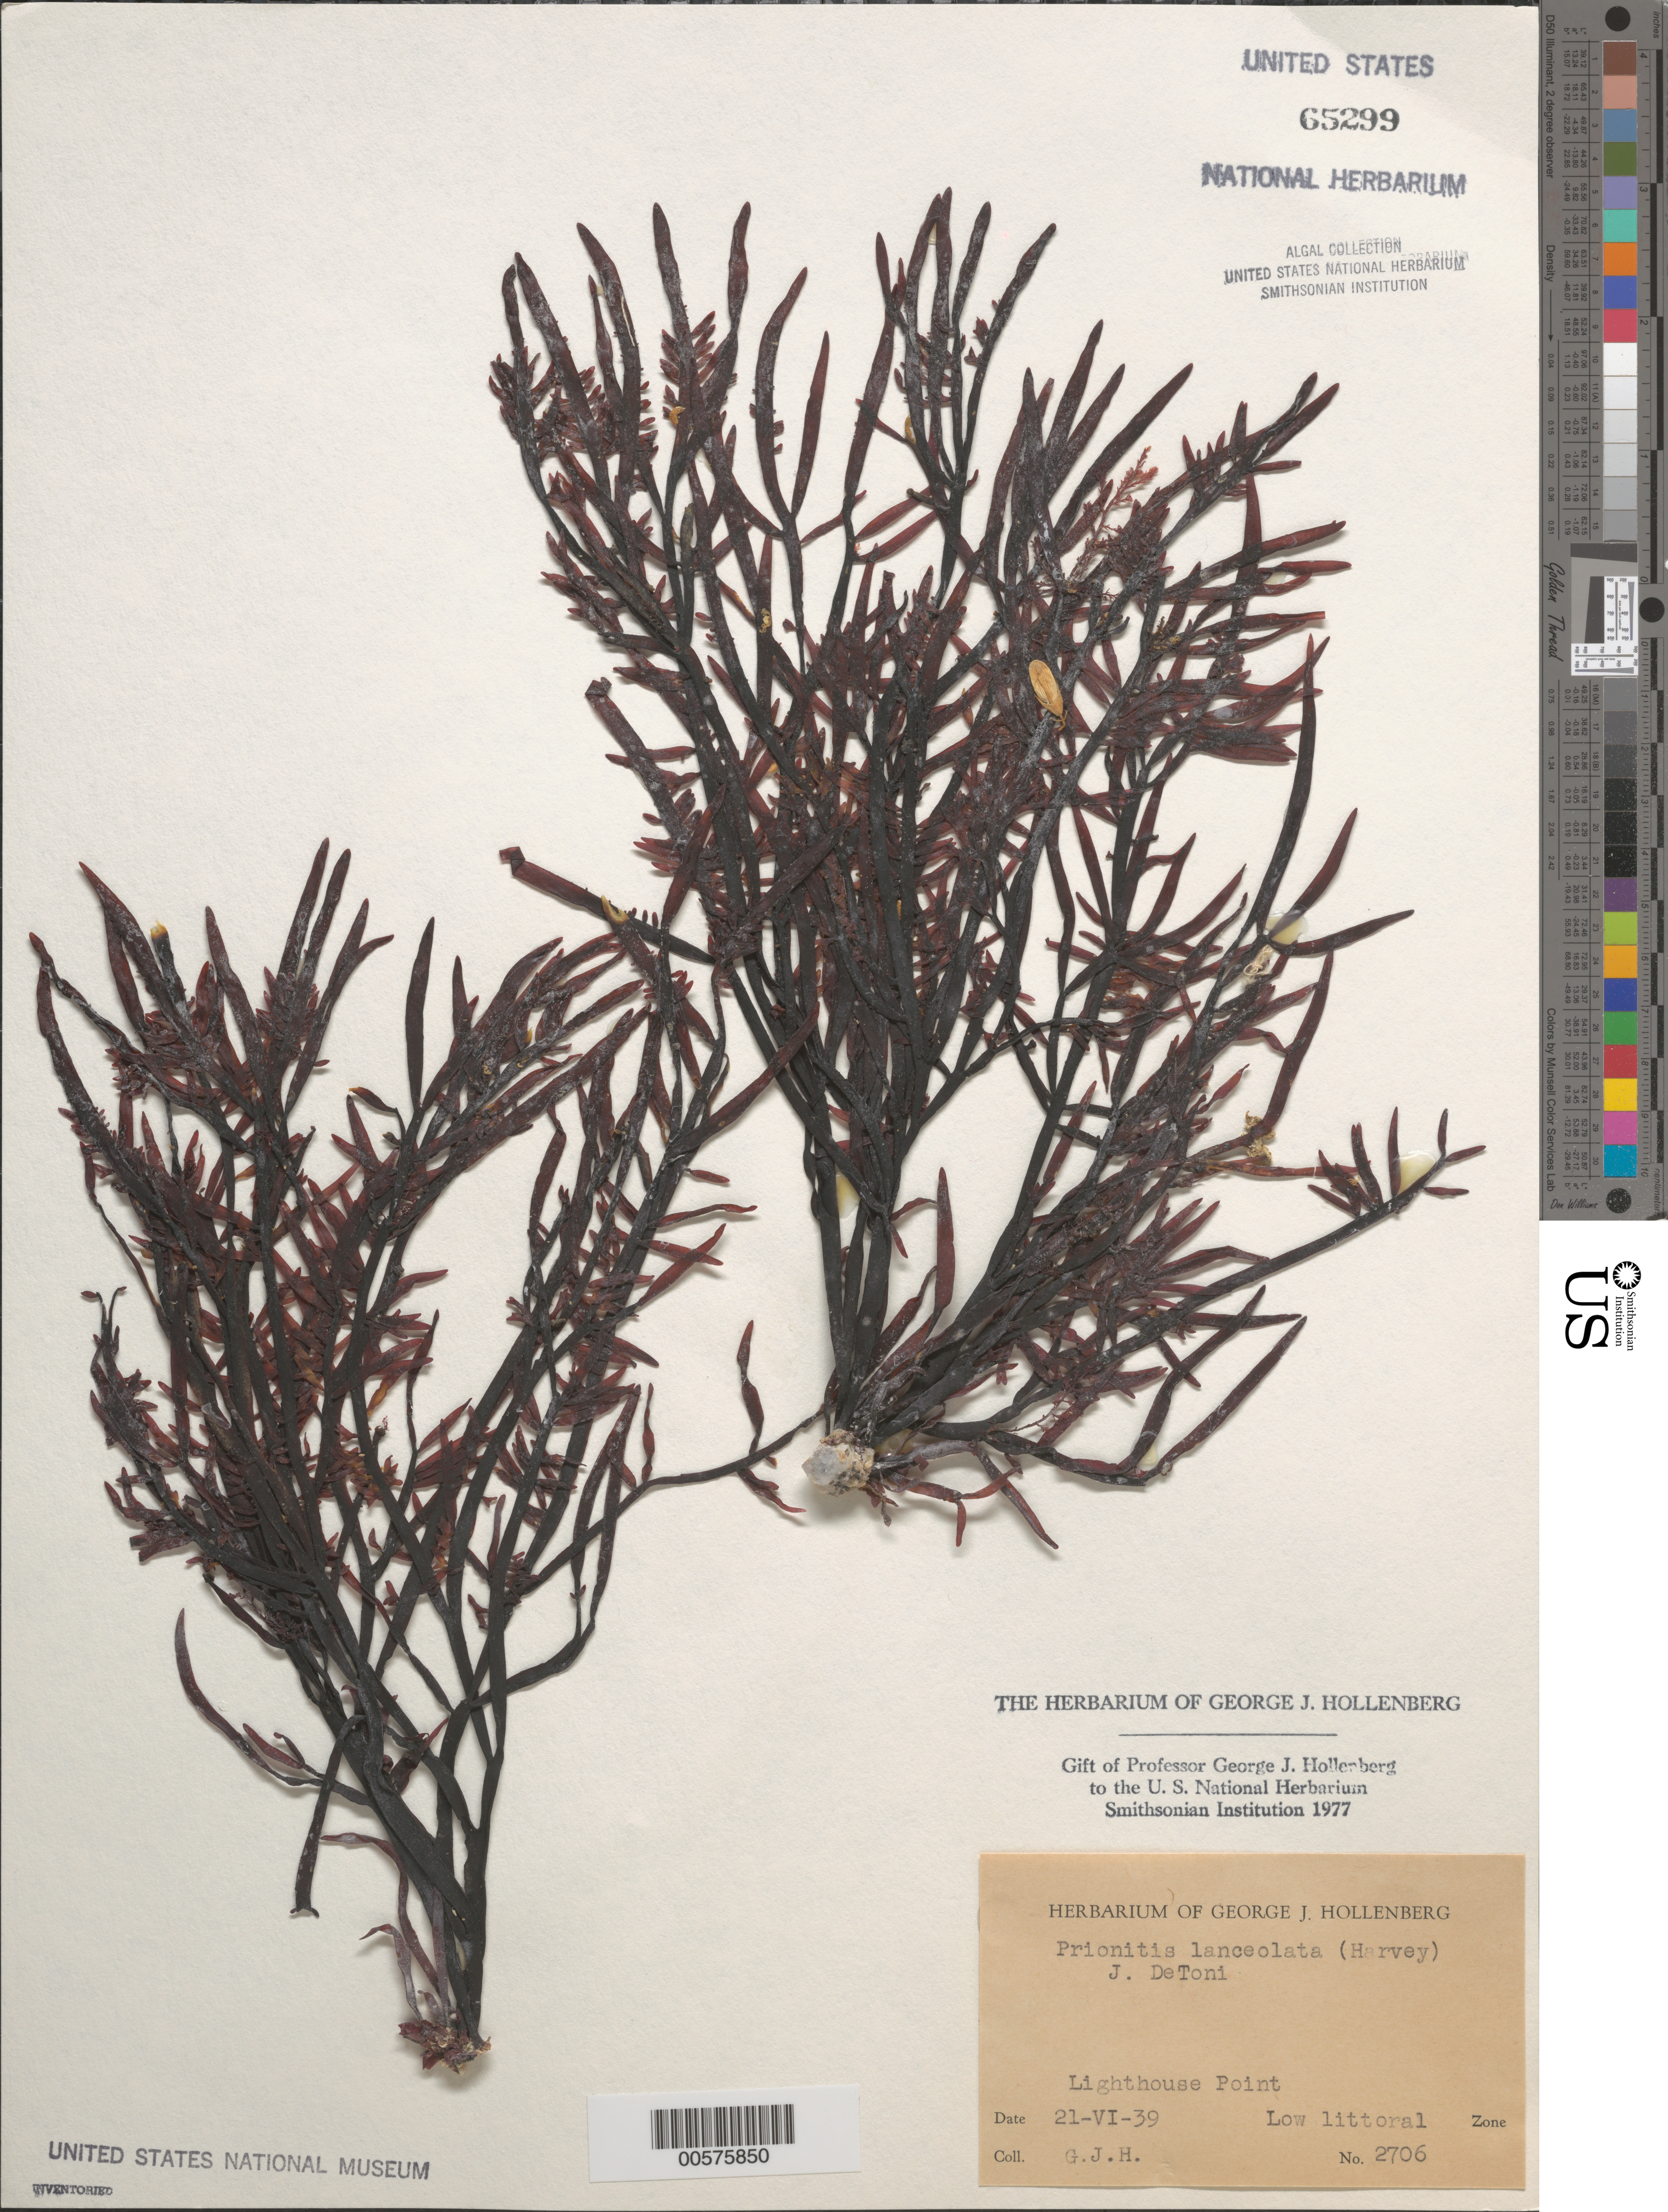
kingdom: Plantae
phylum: Rhodophyta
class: Florideophyceae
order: Cryptonemiales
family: Cryptonemiaceae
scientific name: Prionitis lanceolata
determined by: Hollenberg, George J.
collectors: G. Hollenberg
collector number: GJH 2706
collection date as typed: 21 Jun 1939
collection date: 1939-06-21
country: United States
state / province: California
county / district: Monterey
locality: Lighthouse Point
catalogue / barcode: US 65299